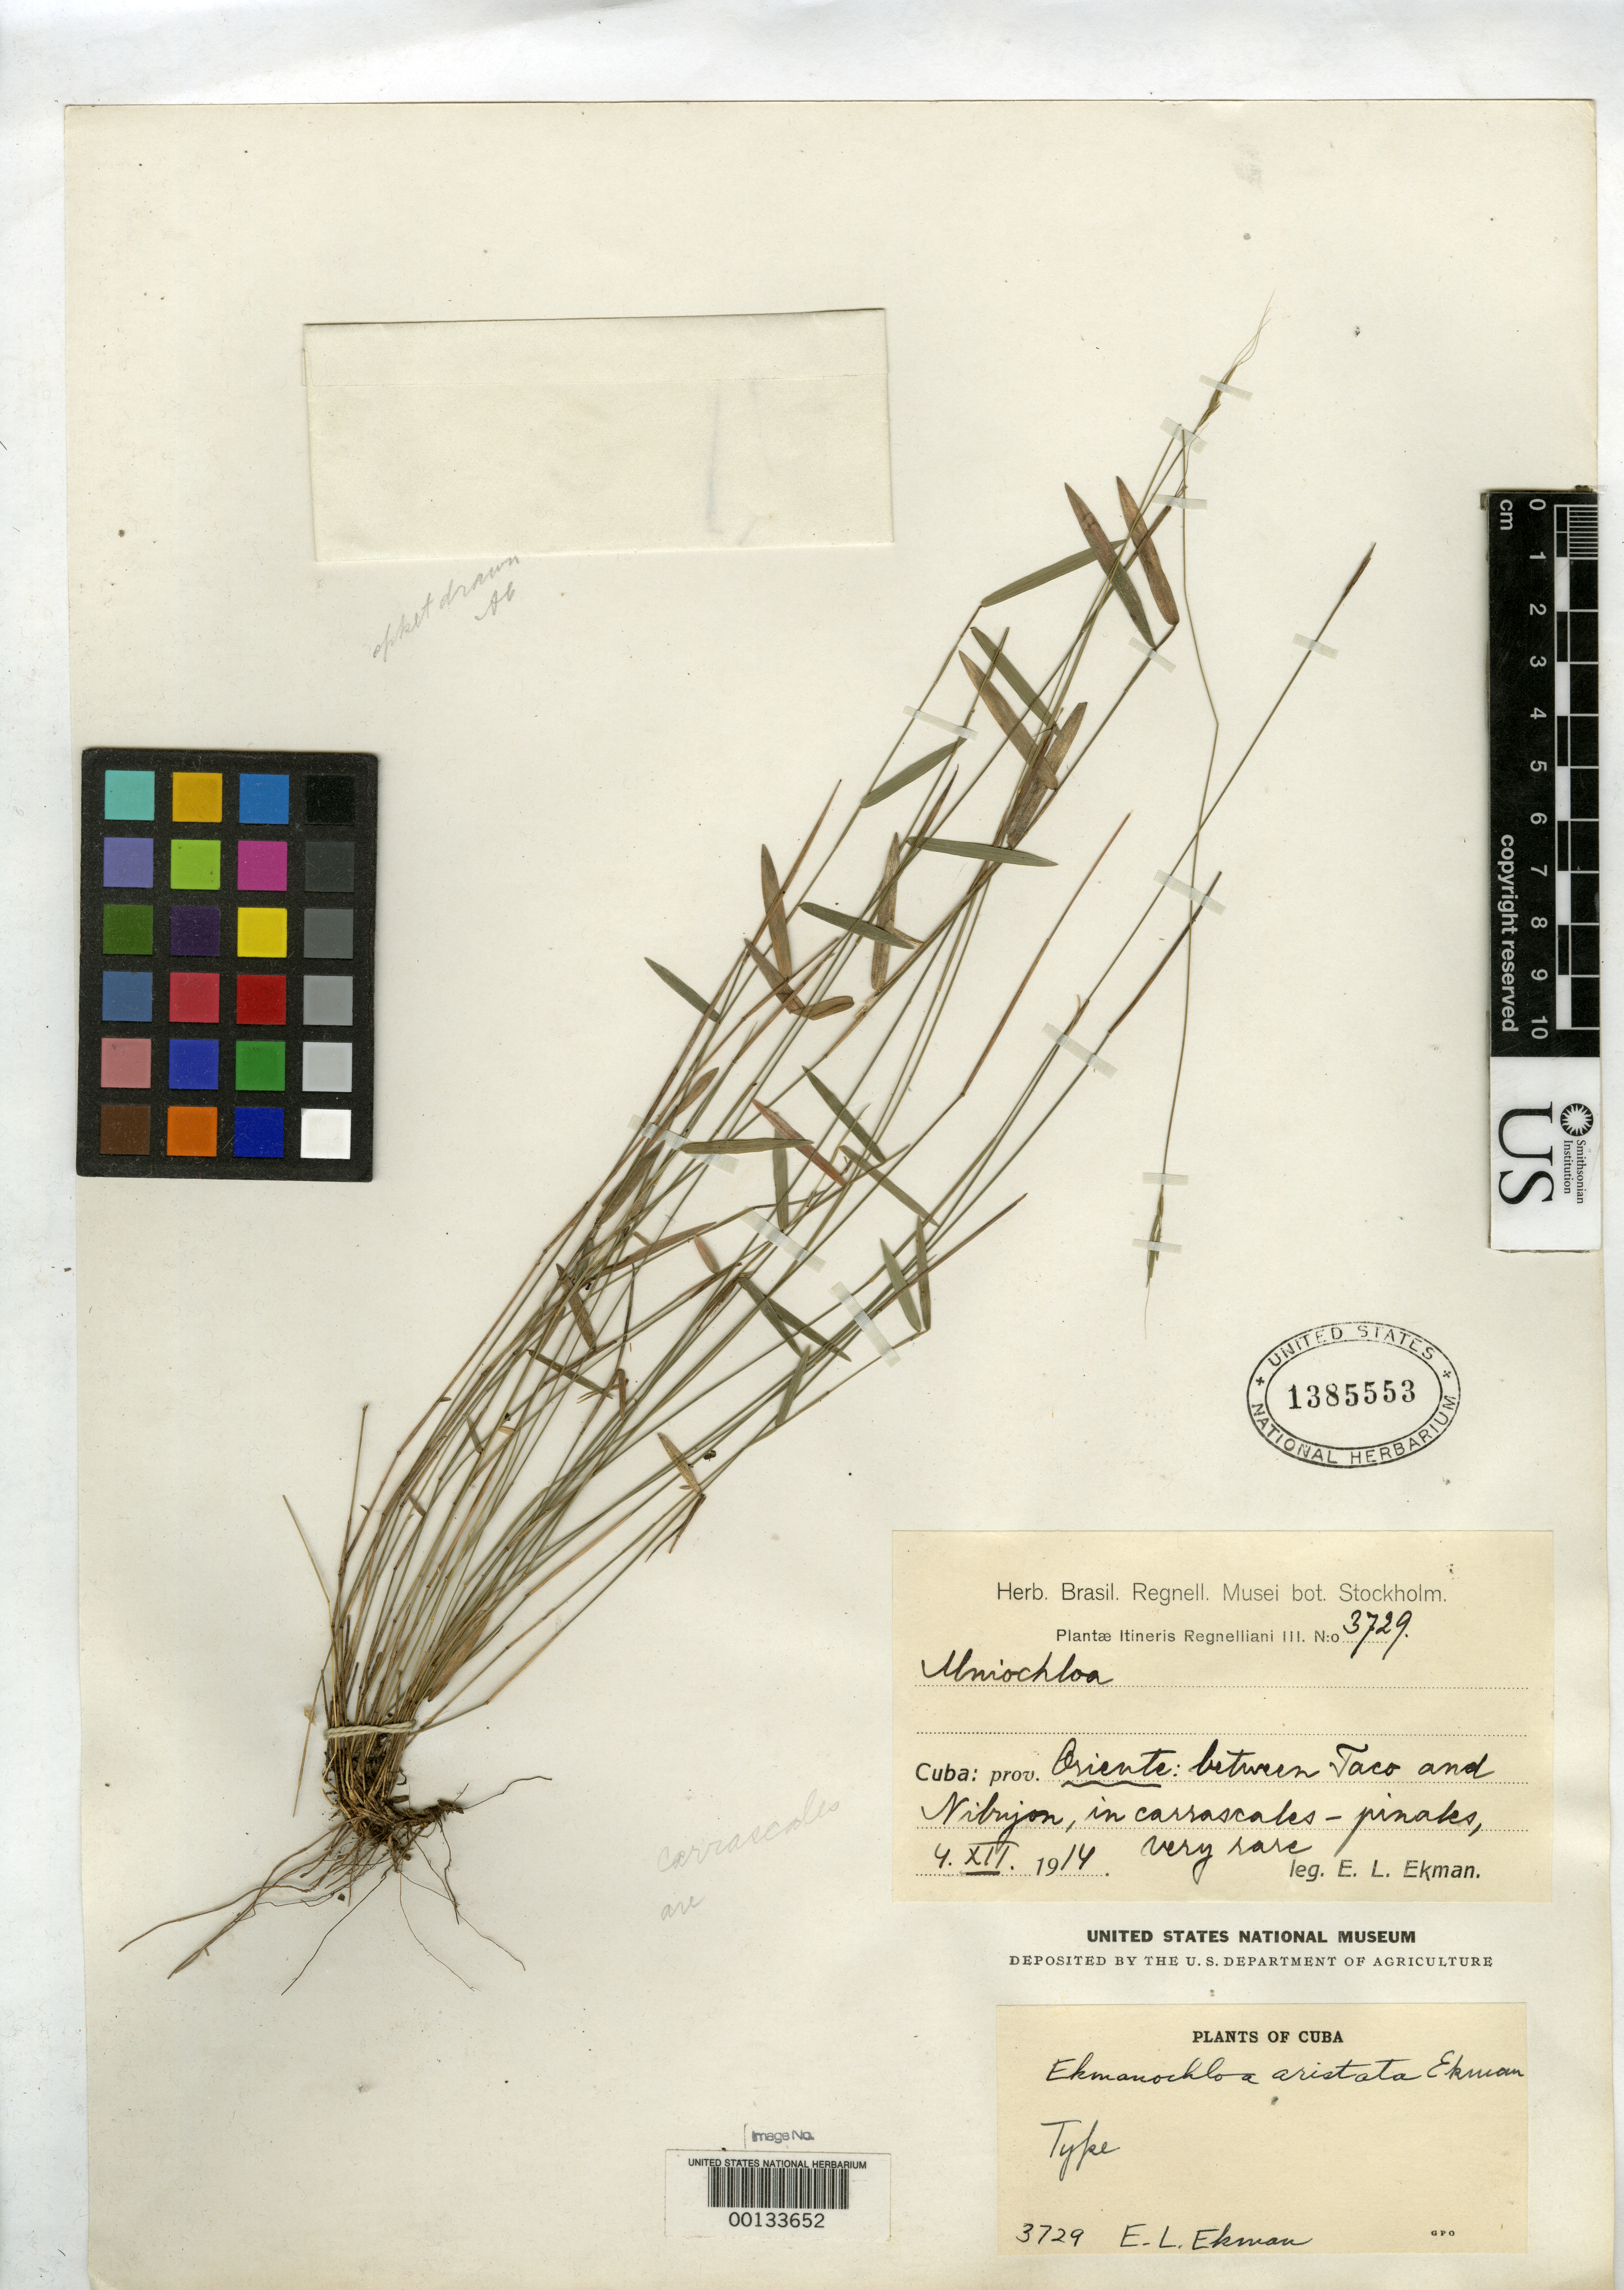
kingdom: Plantae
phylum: Tracheophyta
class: Liliopsida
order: Poales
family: Poaceae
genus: Ekmanochloa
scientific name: Ekmanochloa aristata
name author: Ekman ex Hitchc.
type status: Holotype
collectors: E. L. Ekman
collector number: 3729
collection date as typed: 04 Dec 1914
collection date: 1914-12-04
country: Cuba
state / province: Oriente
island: Greater Antilles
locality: Between Taco and Nibujon.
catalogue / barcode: US 1385553